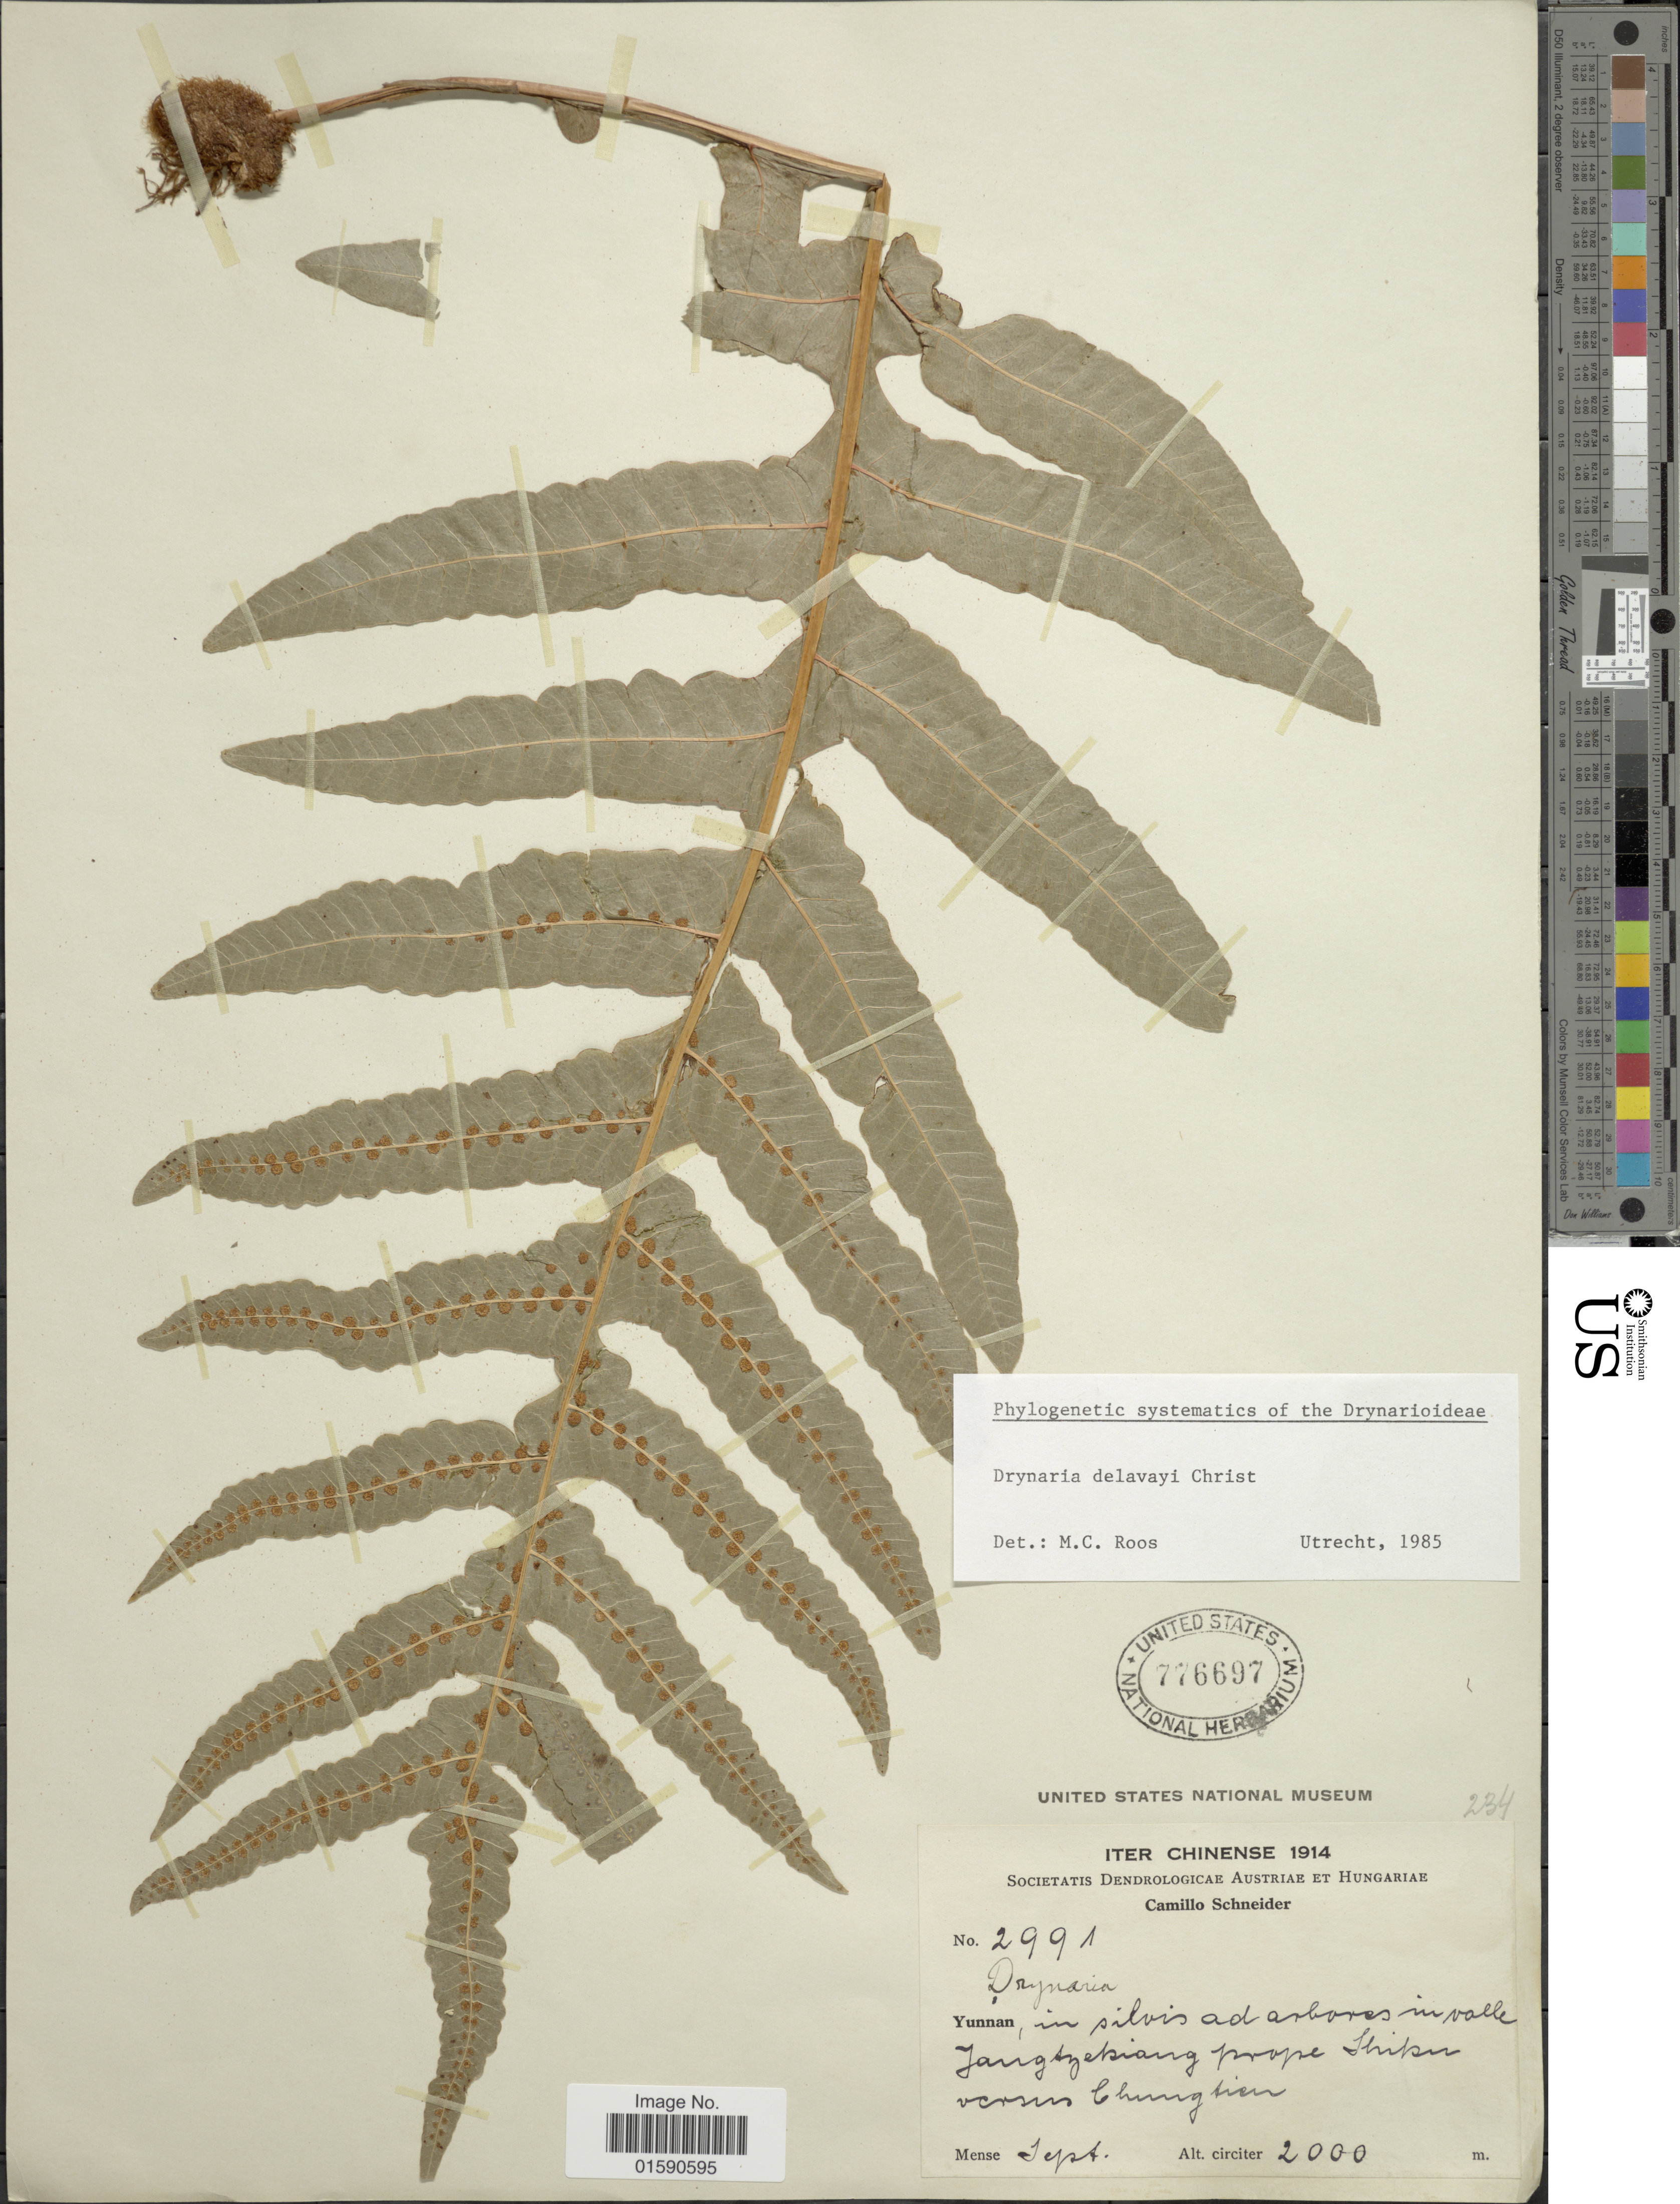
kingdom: Plantae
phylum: Tracheophyta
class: Polypodiopsida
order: Polypodiales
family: Polypodiaceae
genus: Drynaria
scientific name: Drynaria delavayi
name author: Christ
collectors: C. K. Schneider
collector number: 2991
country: China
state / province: Yunnan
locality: Jangtjekiang prope Shikin veresum Chingkien [interpreted]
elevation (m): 2000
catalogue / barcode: US 776697